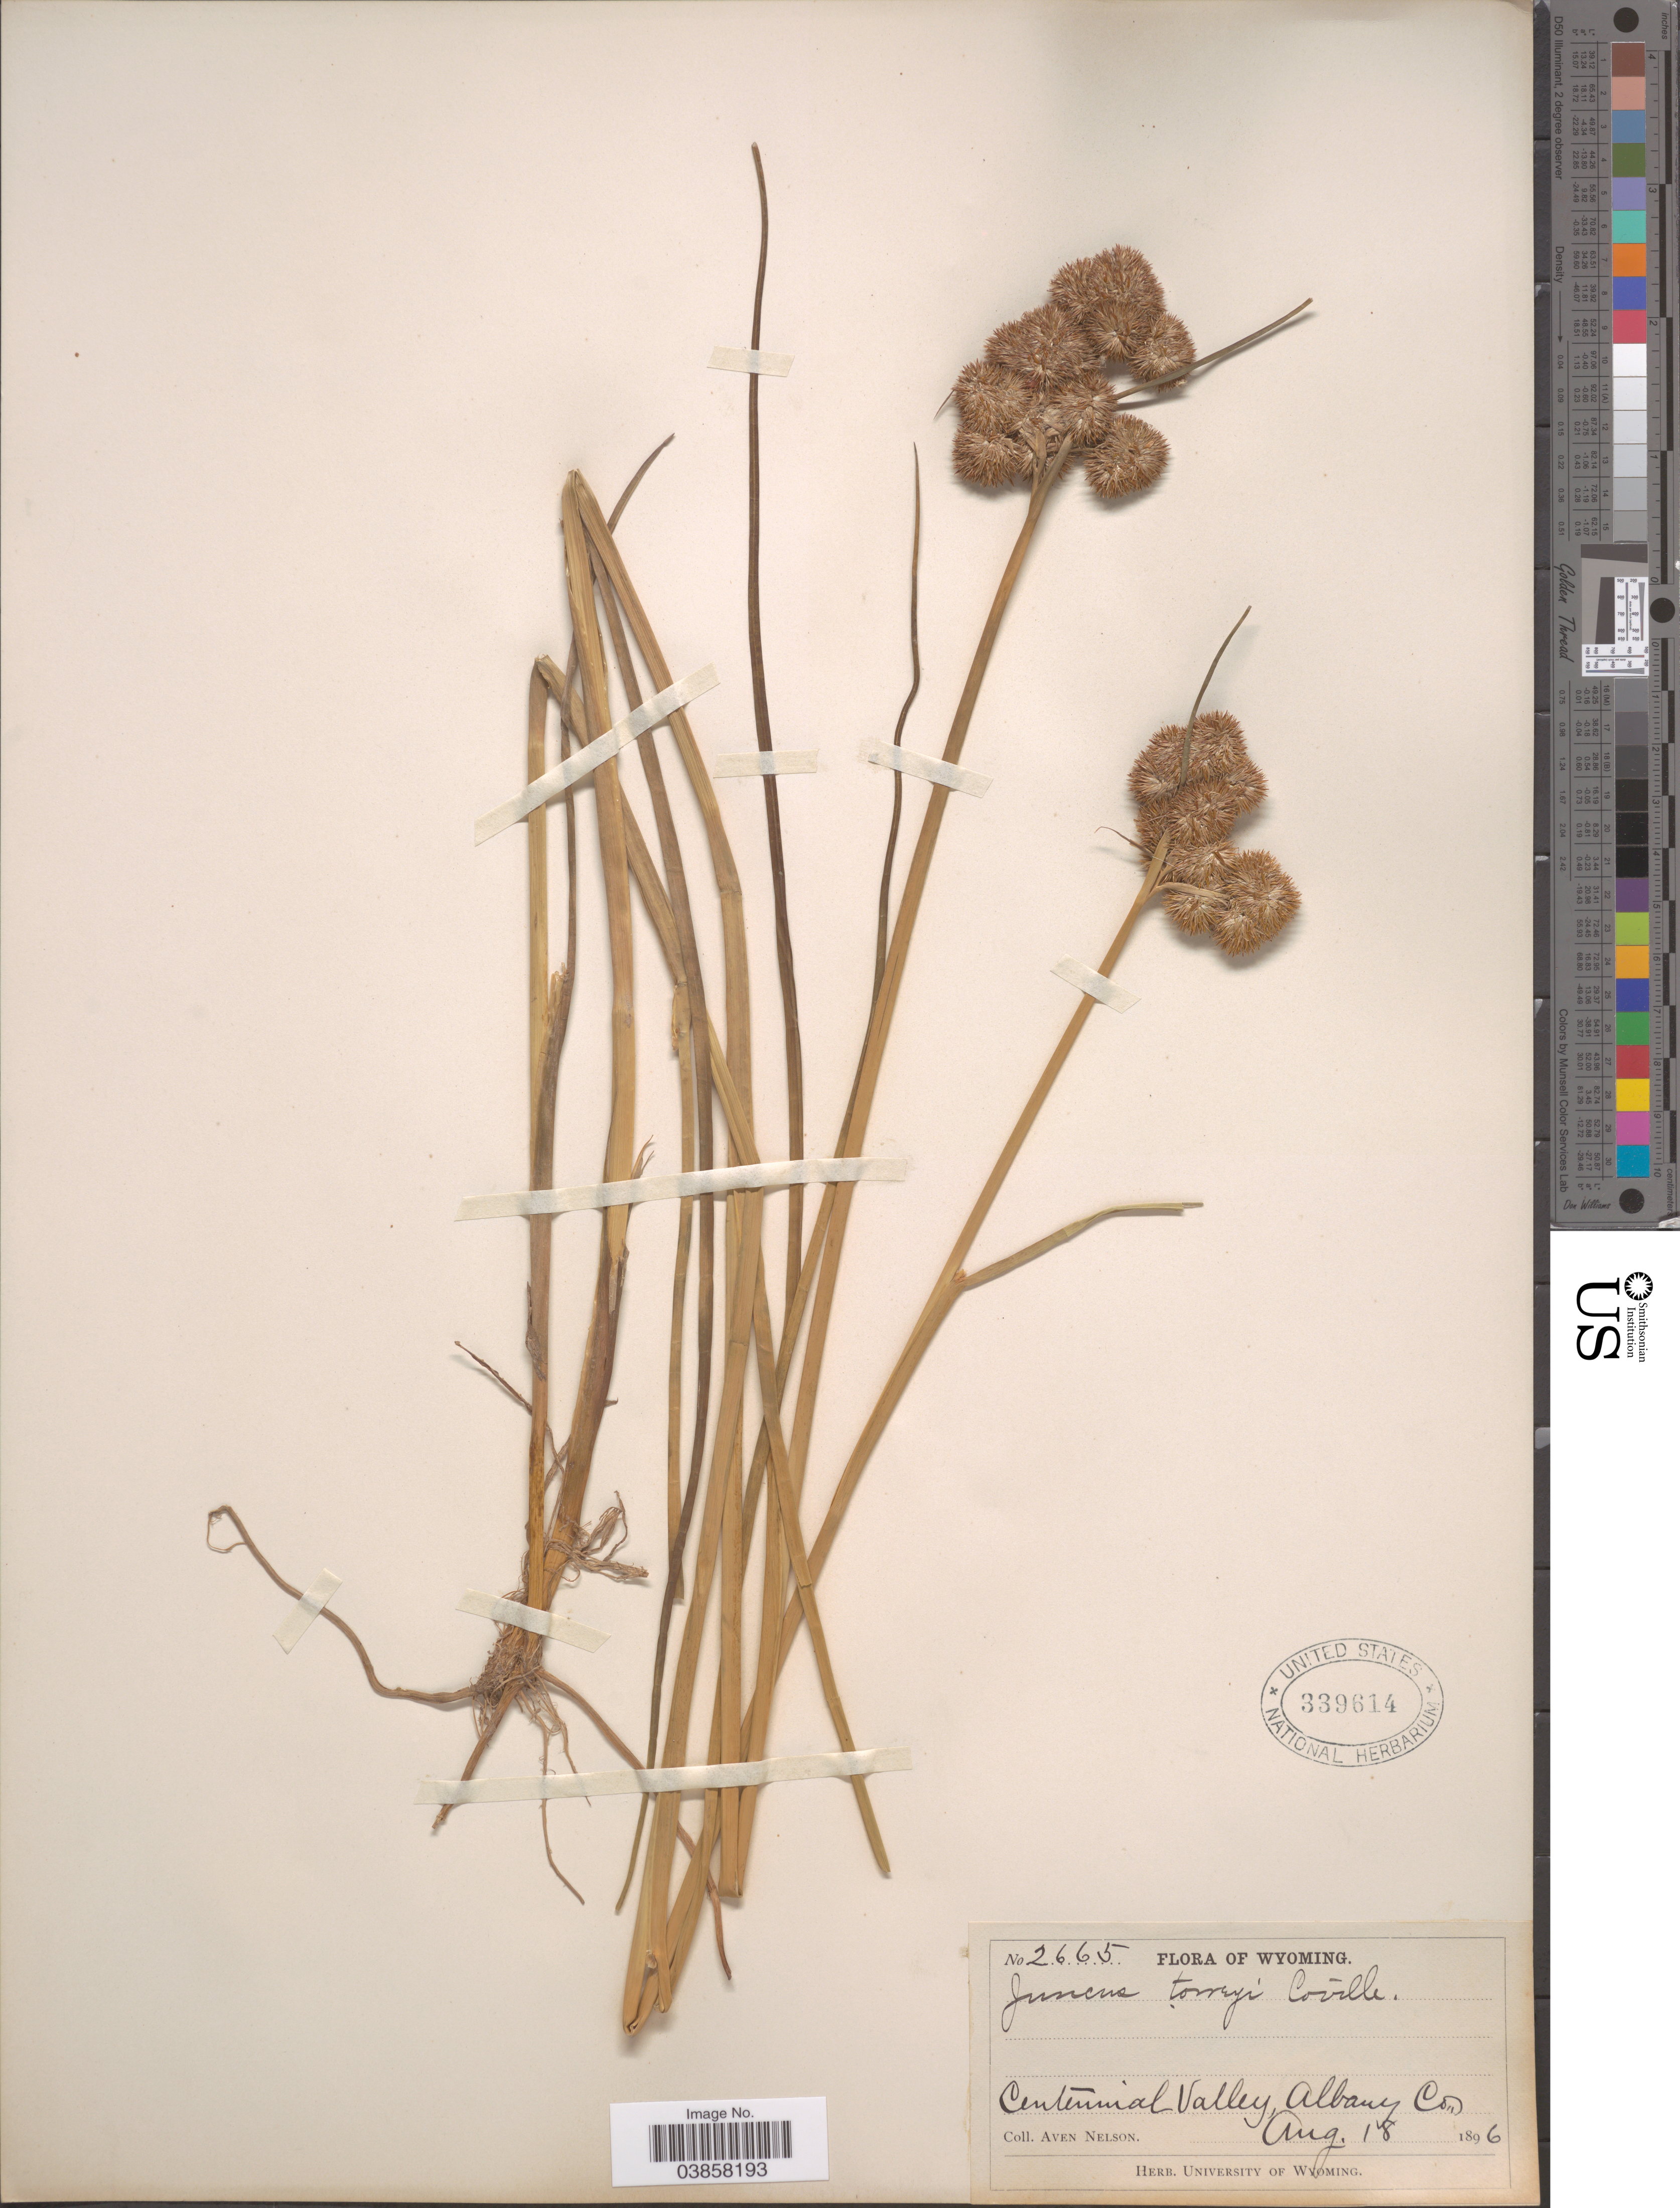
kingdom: Plantae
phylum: Tracheophyta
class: Liliopsida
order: Poales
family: Juncaceae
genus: Juncus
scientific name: Juncus torreyi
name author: Coville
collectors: A. Nelson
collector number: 2665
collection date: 1896-08-18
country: United States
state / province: Wyoming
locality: Centennial Valley, Albany Co.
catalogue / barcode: US 339614